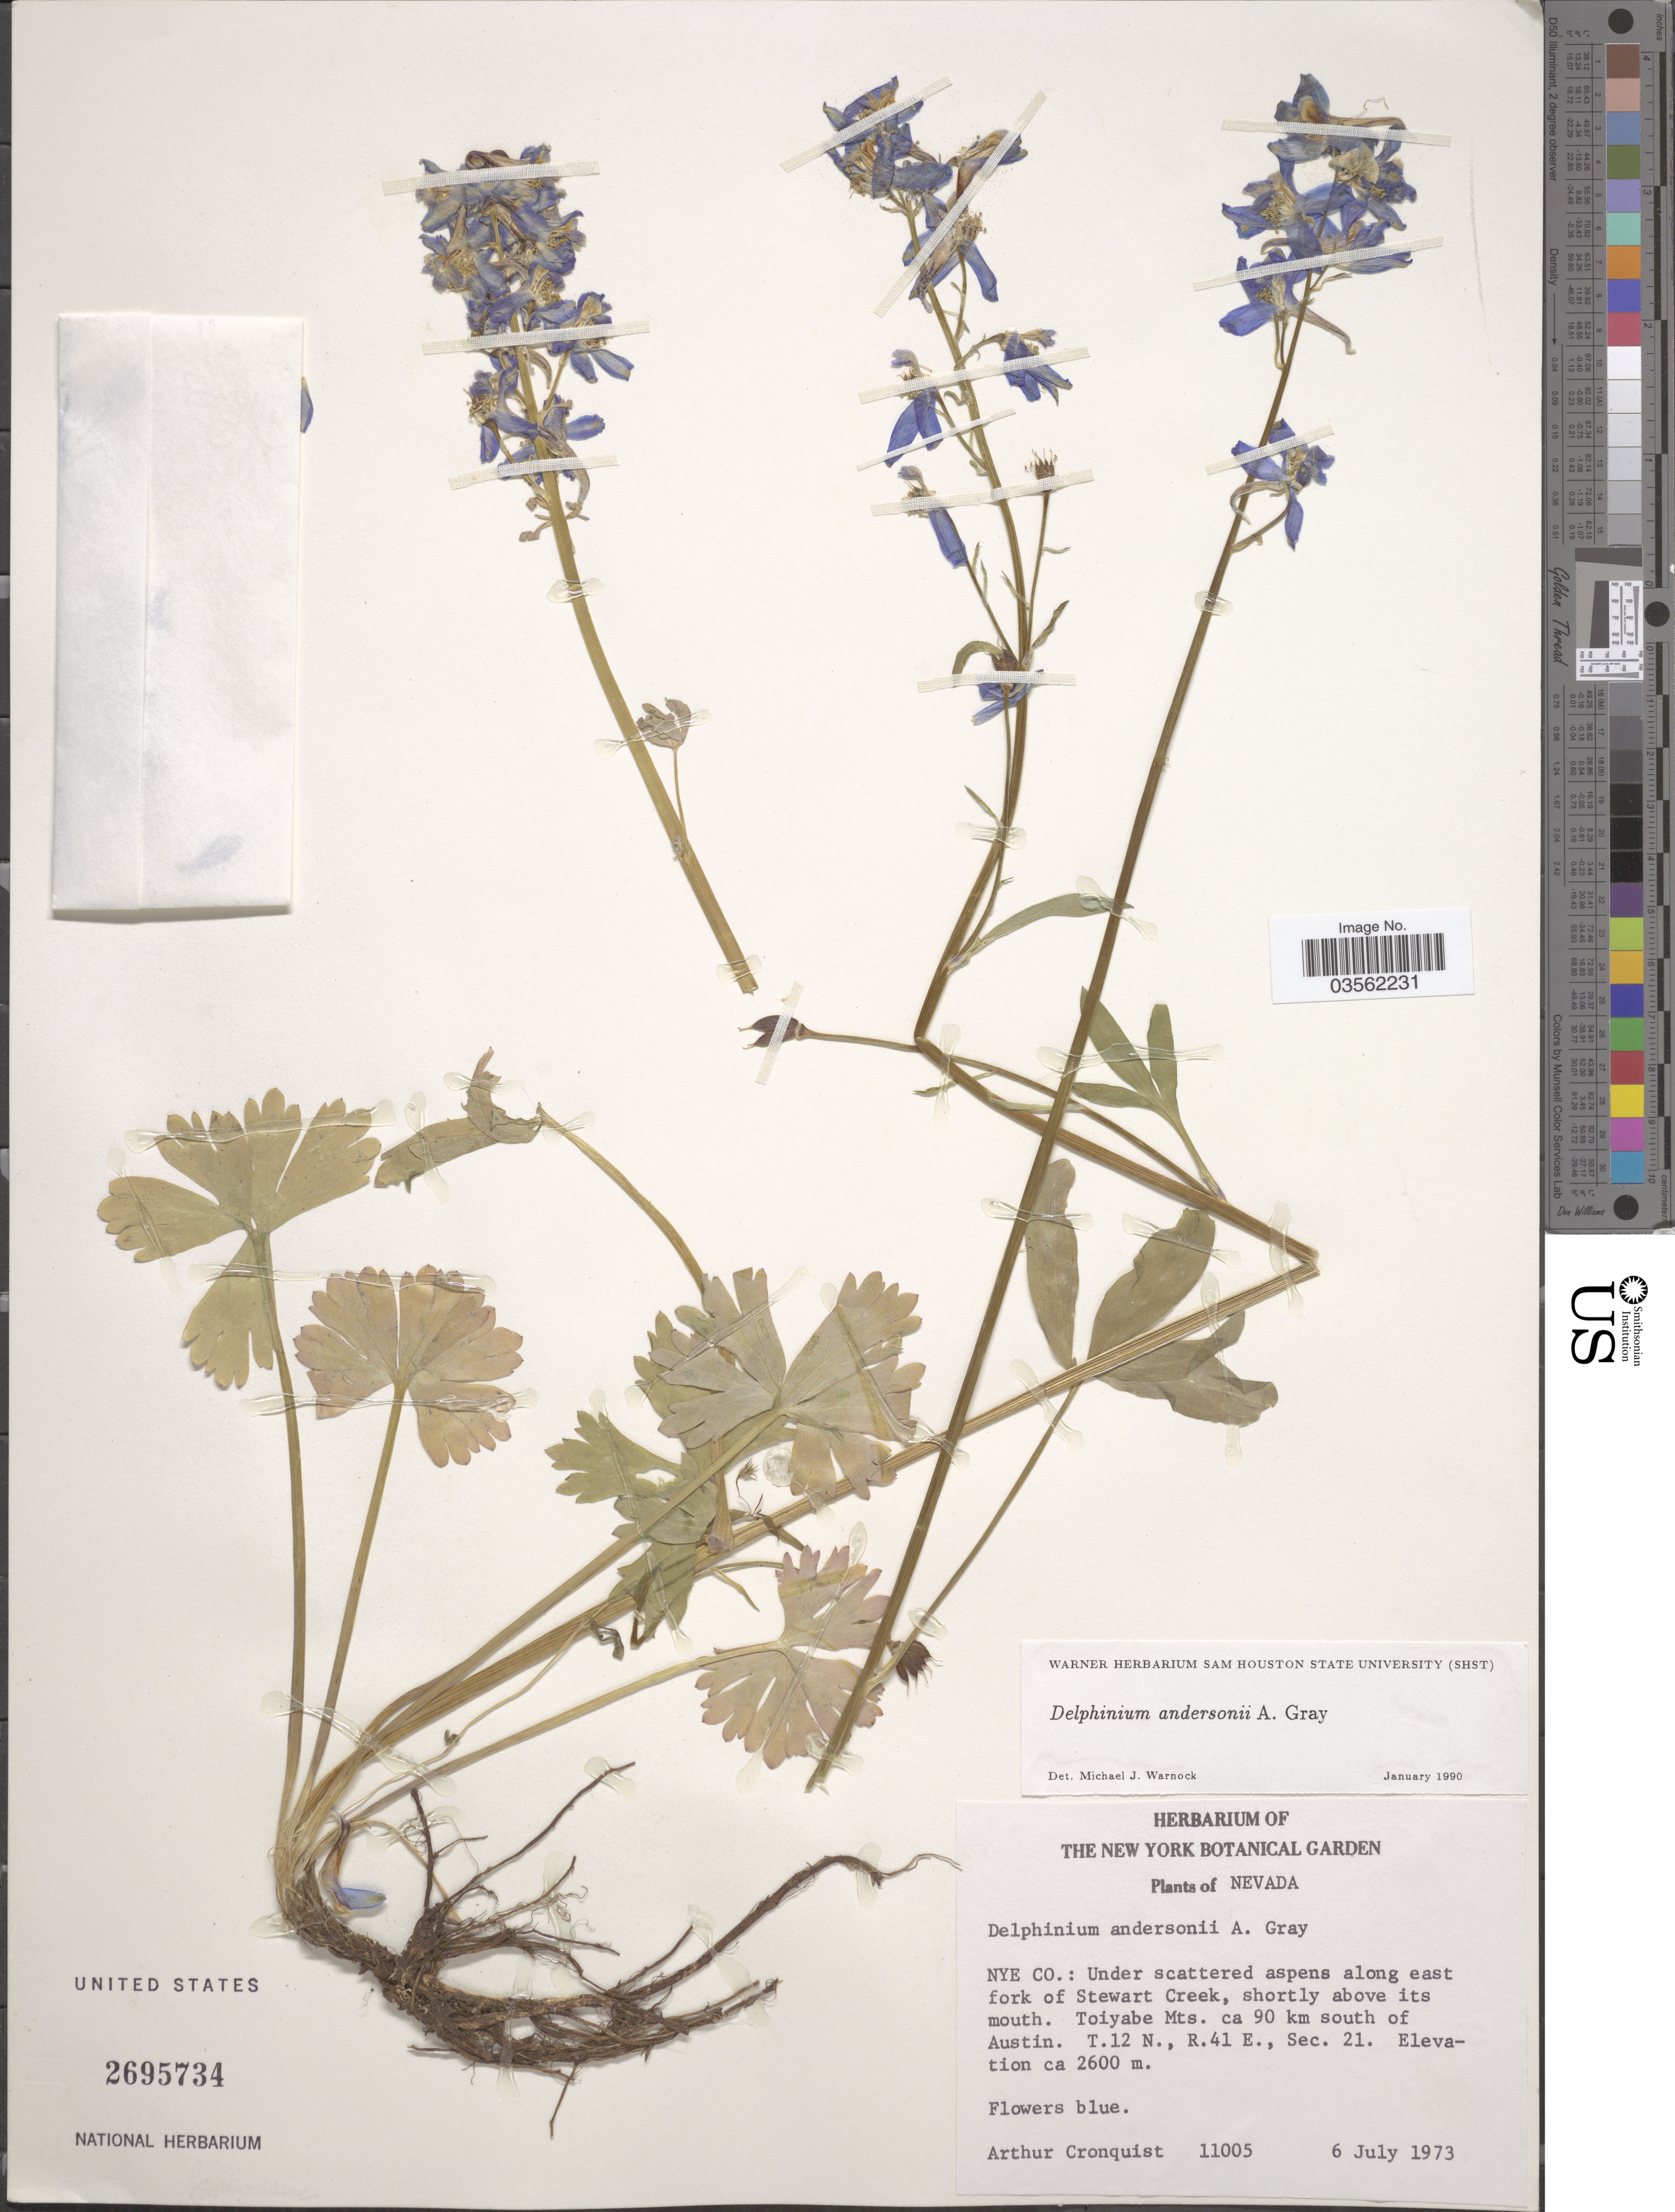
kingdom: Plantae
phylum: Tracheophyta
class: Magnoliopsida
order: Ranunculales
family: Ranunculaceae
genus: Delphinium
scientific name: Delphinium andersonii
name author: A. Gray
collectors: A. J. Cronquist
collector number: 11005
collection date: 1973-07-06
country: United States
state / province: Nevada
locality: Nye Co.: Under scattered aspens along east fork of Stewart Creek, shortly above its mouth. Toiyabe Mts. ca 90km south of Austin. T.12 N., R.41 E., Sec. 21.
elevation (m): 2600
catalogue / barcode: US 2695734